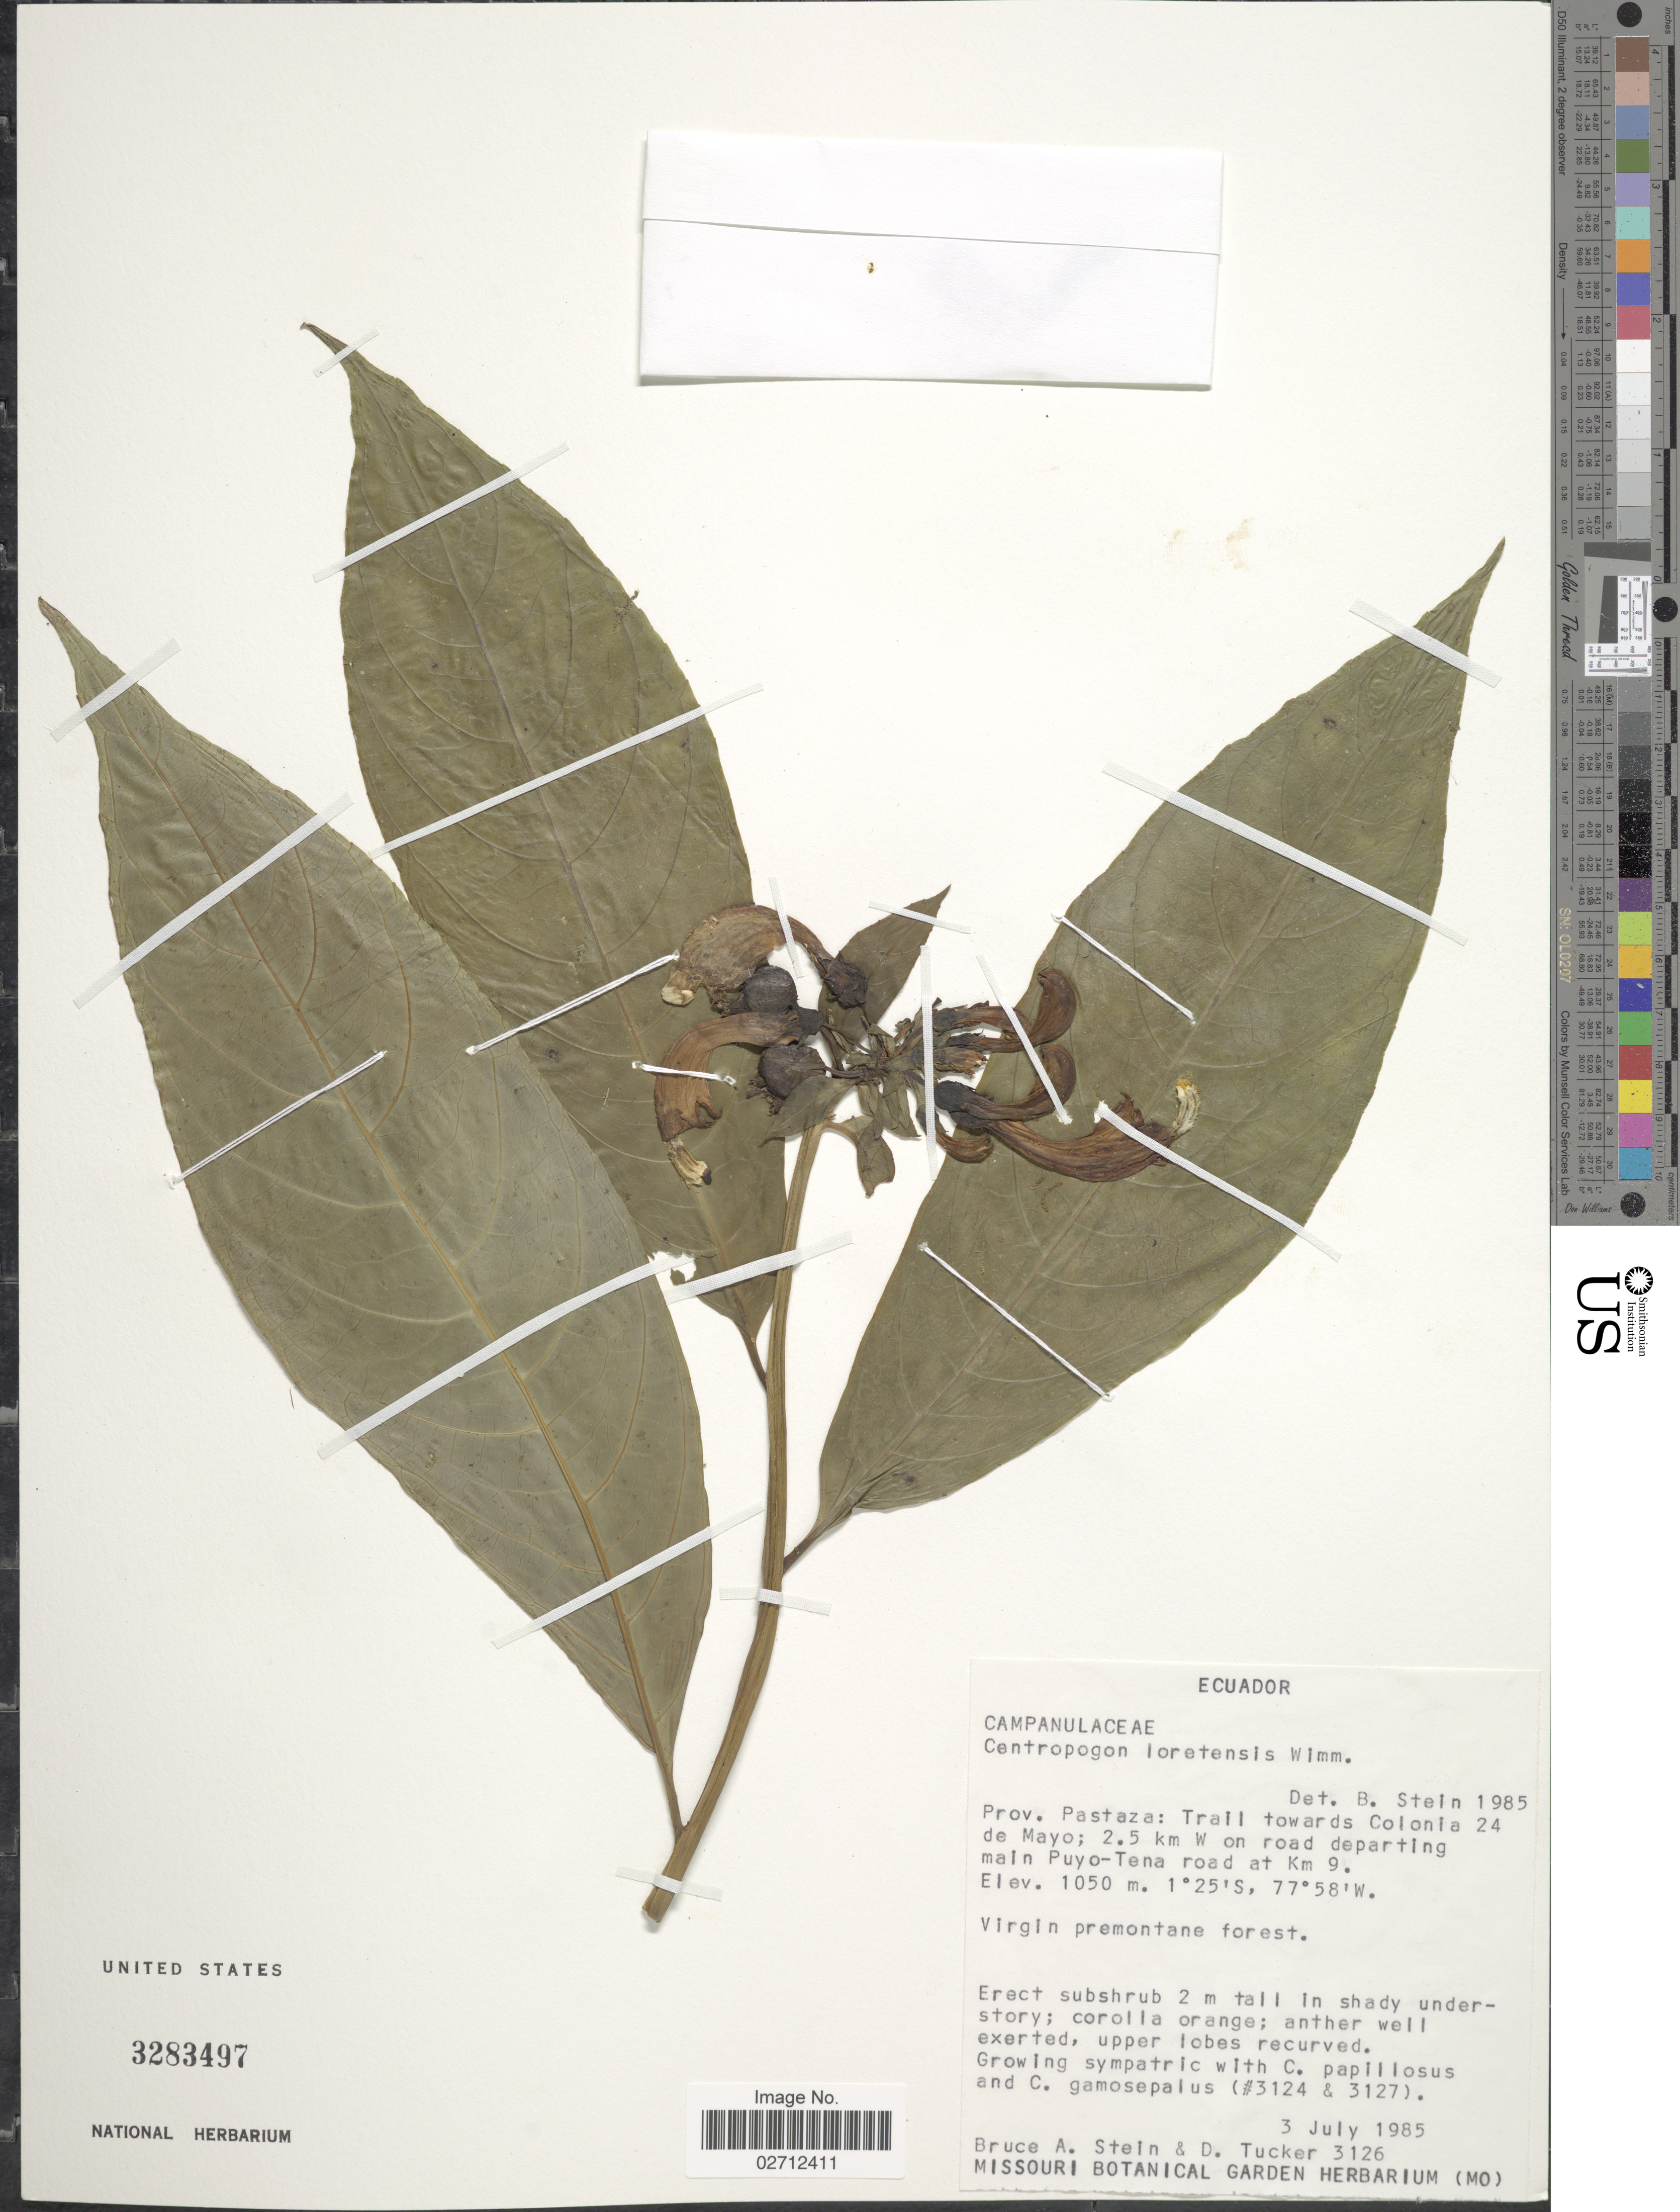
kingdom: Plantae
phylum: Tracheophyta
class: Magnoliopsida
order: Asterales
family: Campanulaceae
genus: Centropogon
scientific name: Centropogon loretensis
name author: E. Wimm.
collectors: B. A. Stein & D. Tucker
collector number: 3126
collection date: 1985-07-03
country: Ecuador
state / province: Pastaza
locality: Trail towards Colonia 24 de Mayo; 2.5 km W on road departing main Puyo-Tena road at Km 9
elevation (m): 1050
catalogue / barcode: US 3283497